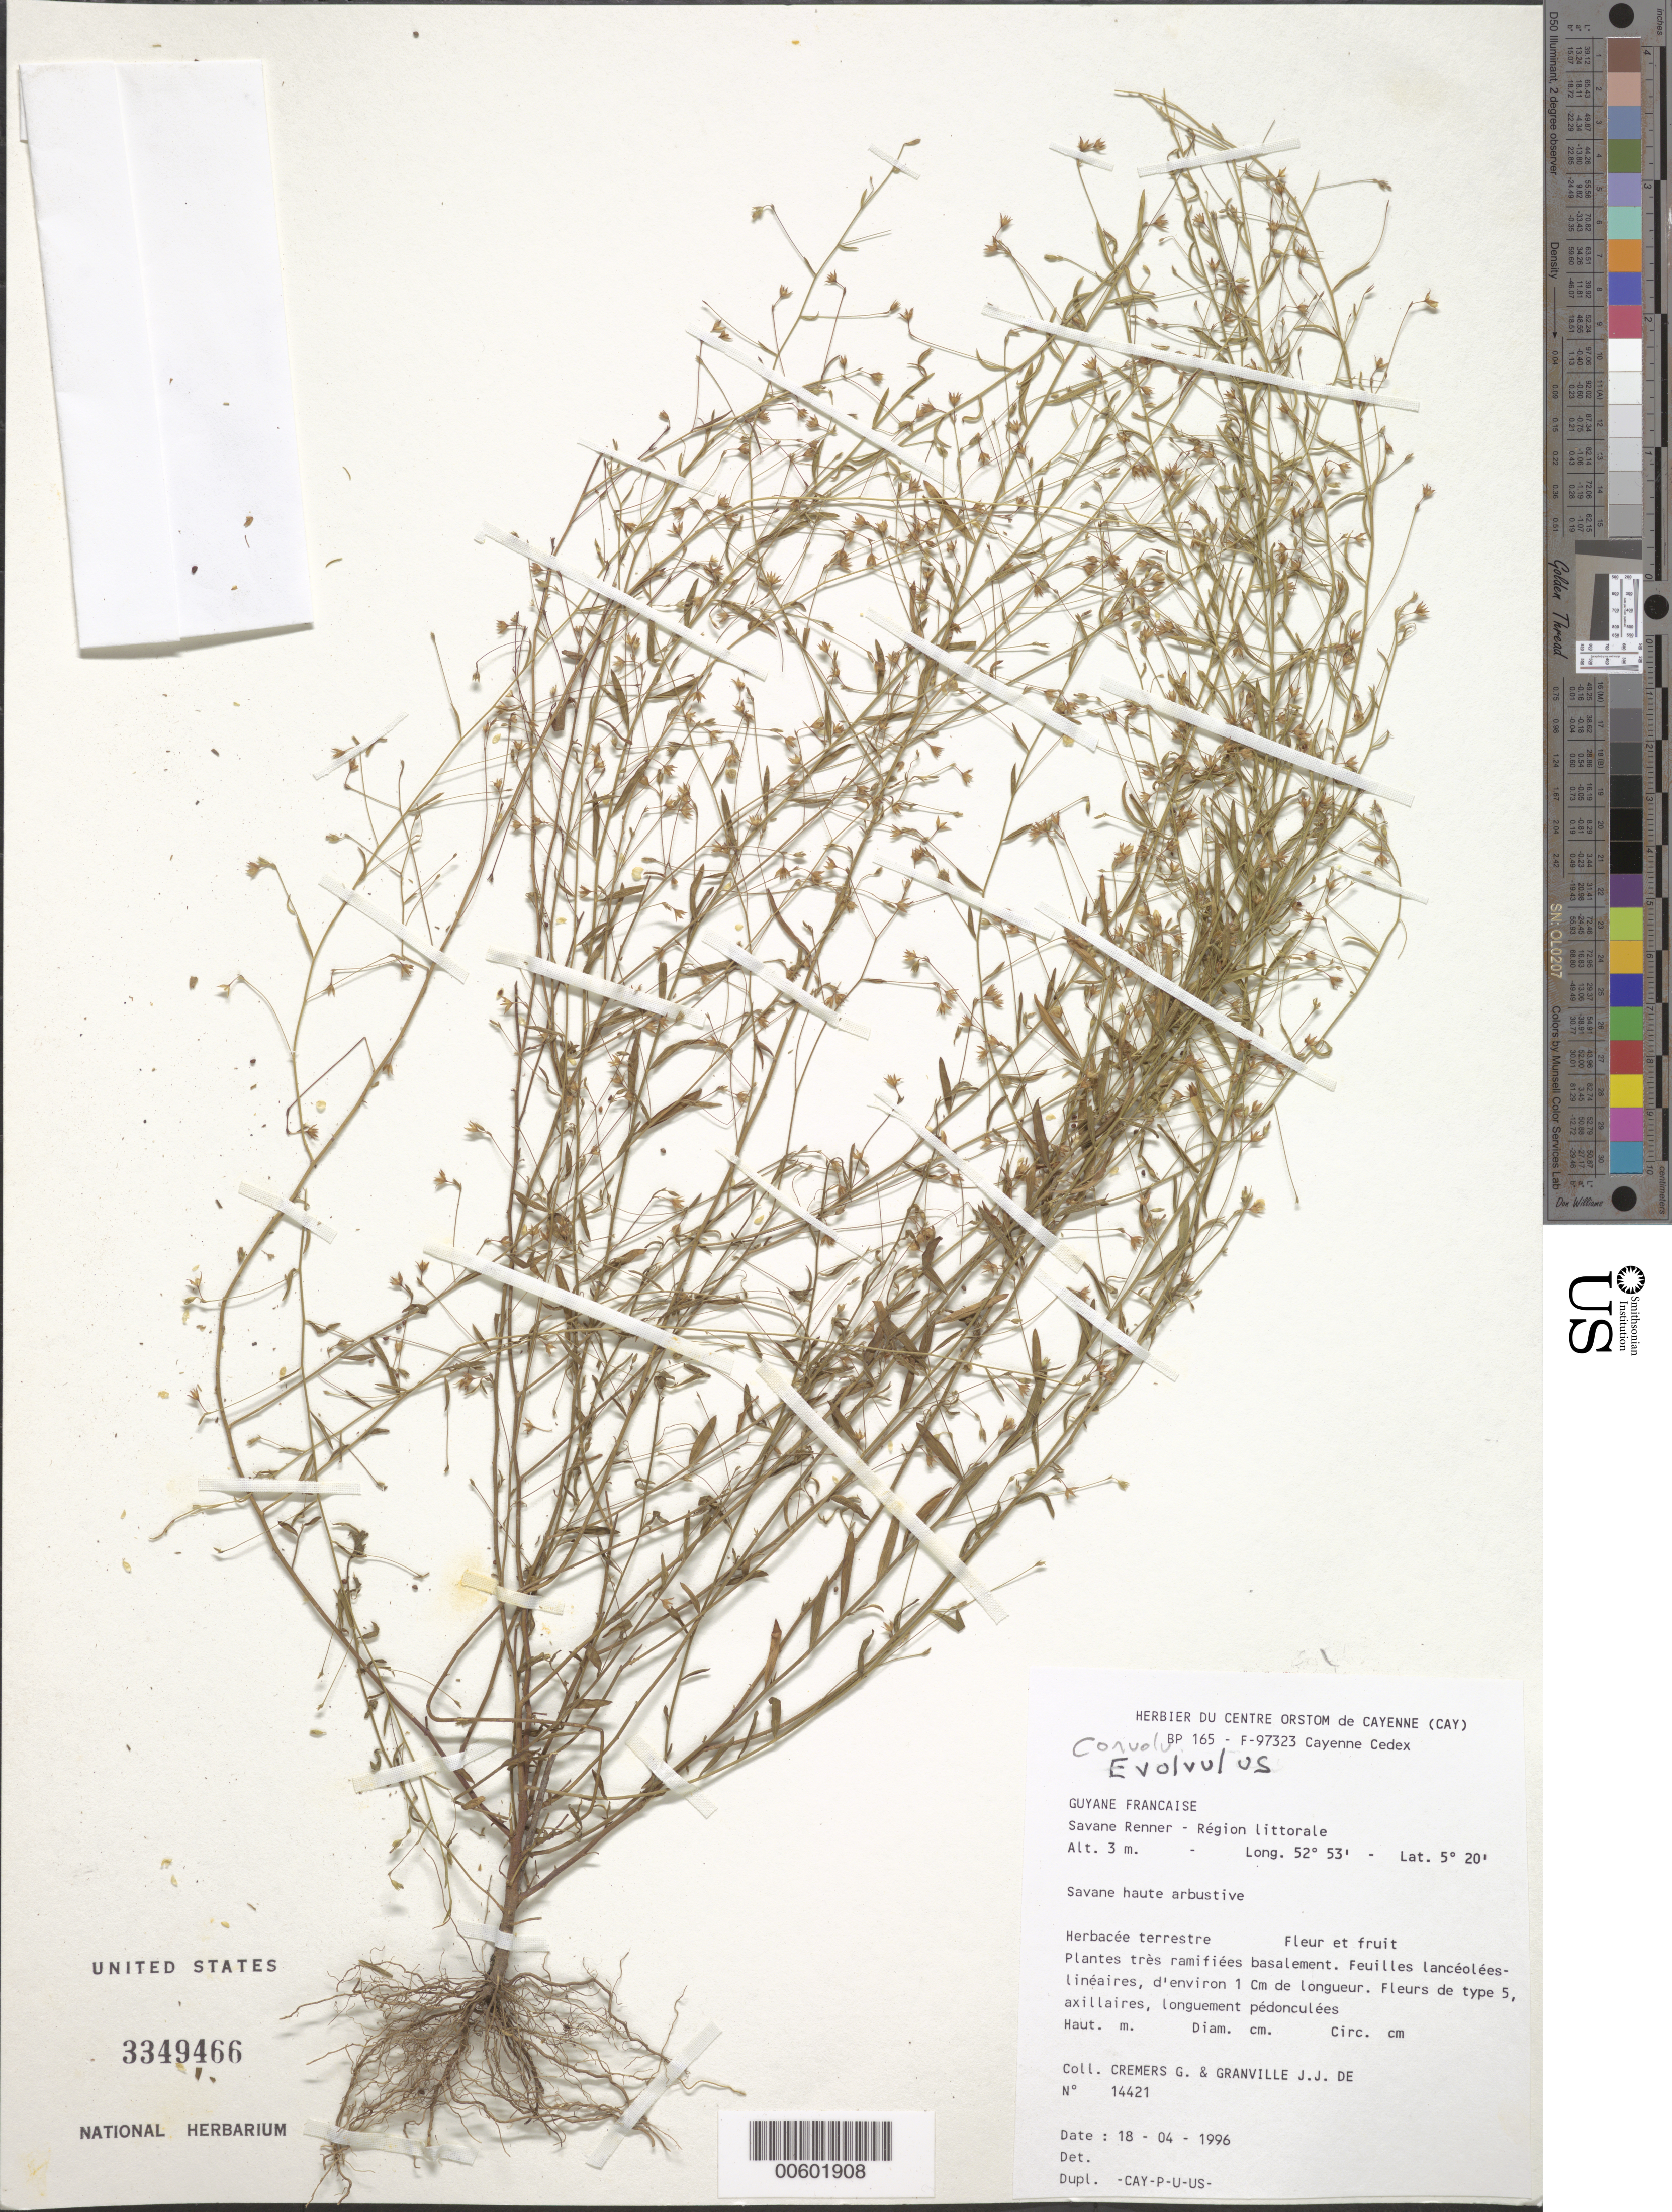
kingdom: Plantae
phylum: Tracheophyta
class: Magnoliopsida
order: Solanales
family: Convolvulaceae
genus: Evolvulus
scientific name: Evolvulus sp.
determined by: Liesner, R. L.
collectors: G. Cremers & J.-J. de Granville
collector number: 14421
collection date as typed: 18-Apr-96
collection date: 1996-04-18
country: French Guiana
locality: Savane Renner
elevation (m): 3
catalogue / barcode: US 3349466